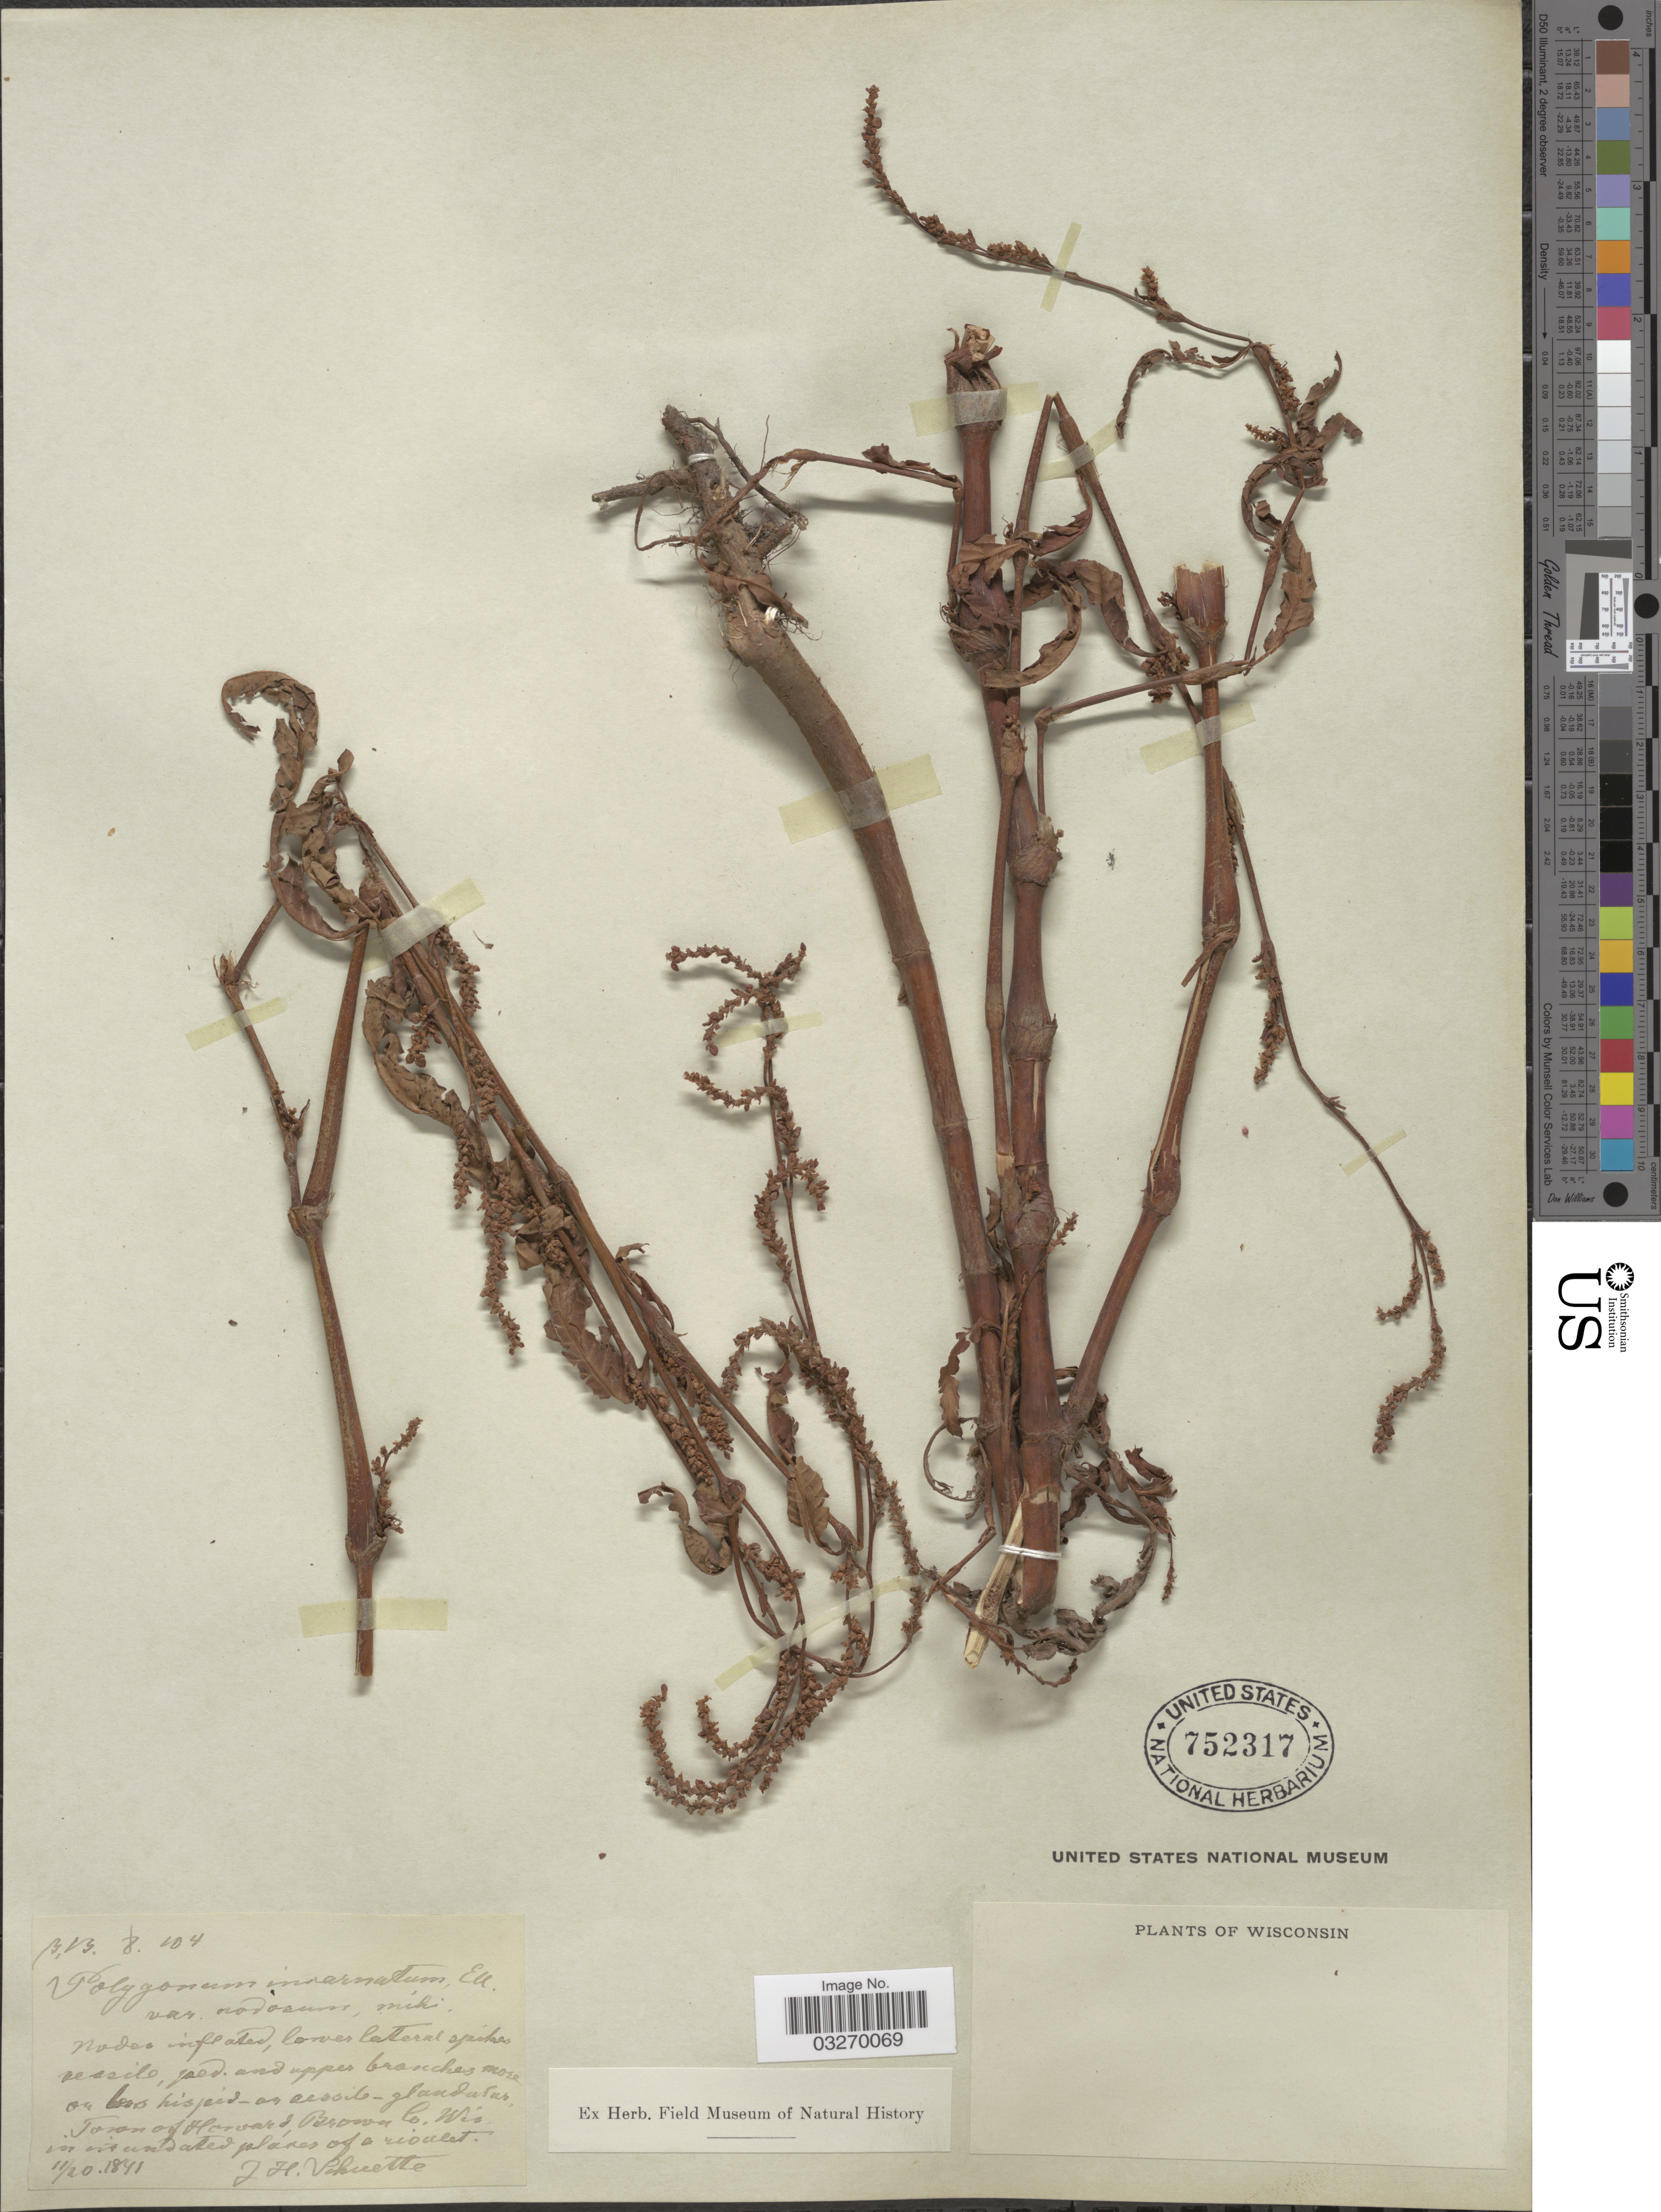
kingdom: Plantae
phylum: Tracheophyta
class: Magnoliopsida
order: Caryophyllales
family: Polygonaceae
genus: Persicaria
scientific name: Persicaria lapathifolia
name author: (L.) Delarbre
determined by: Atha, D. E.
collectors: J. H. Schuette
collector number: BB8104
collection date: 1841-11-20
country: United States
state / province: Wisconsin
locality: Town of Howard, Brown Co.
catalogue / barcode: US 752317